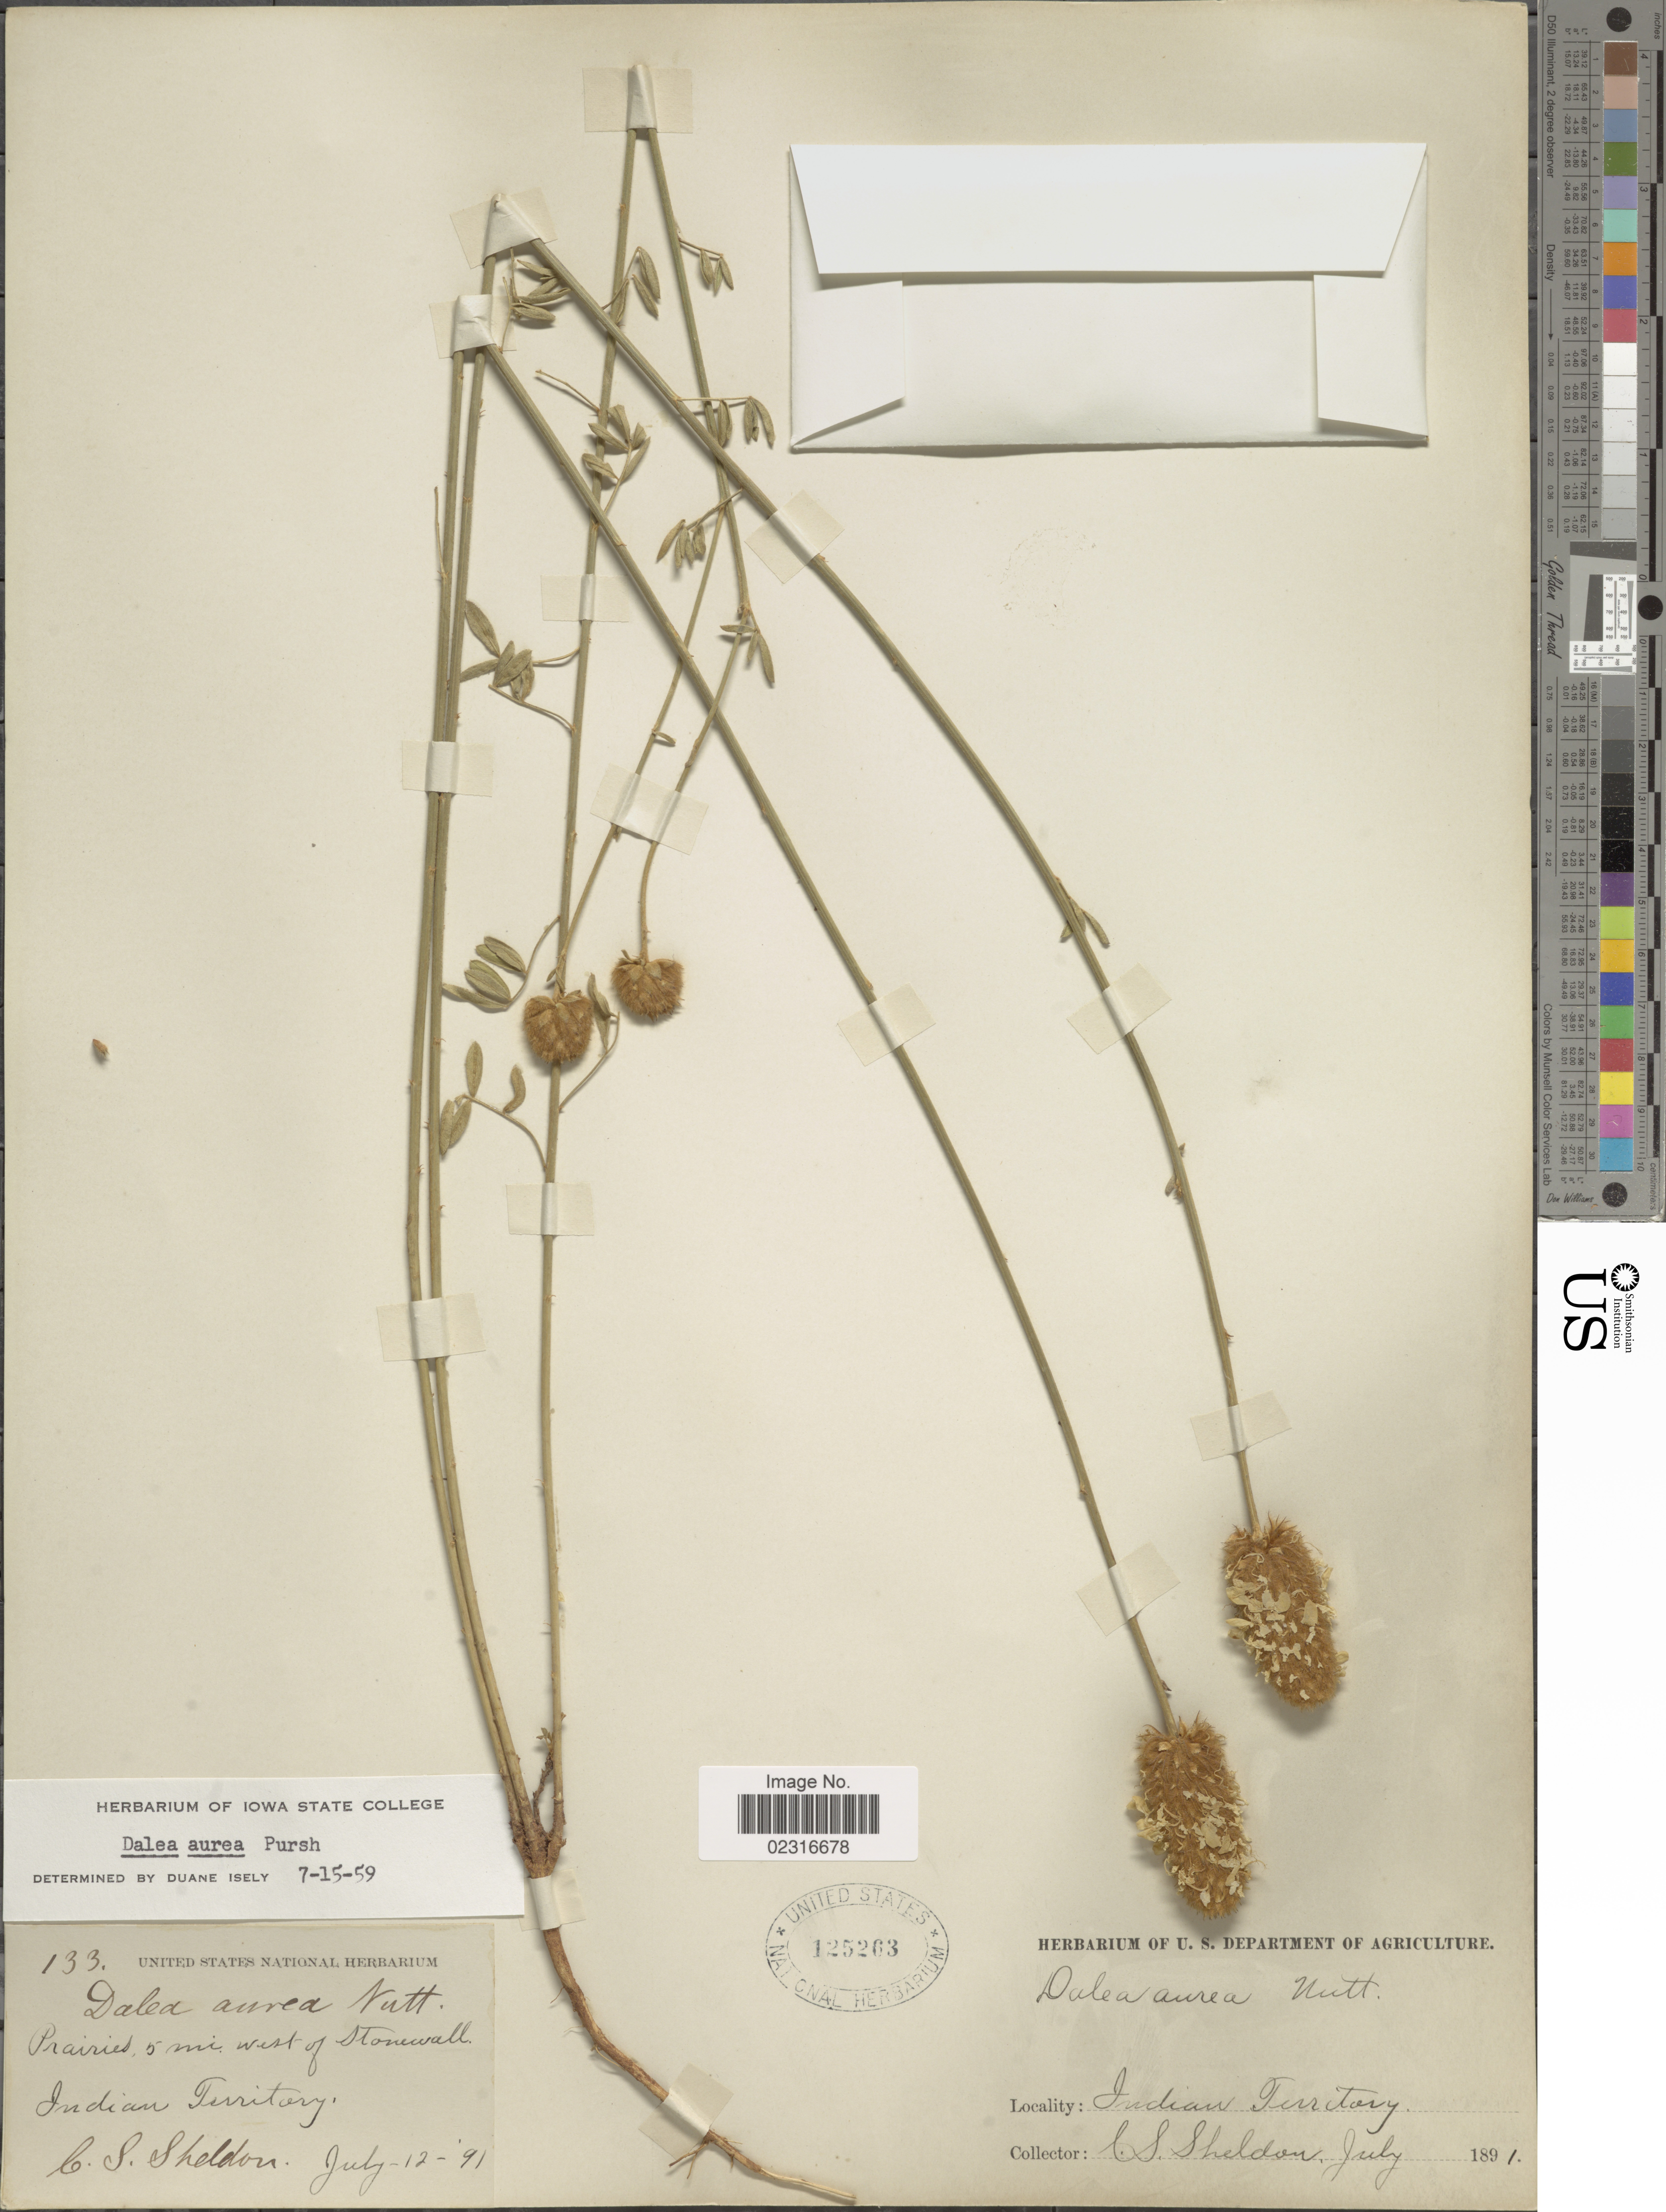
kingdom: Plantae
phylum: Tracheophyta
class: Magnoliopsida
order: Fabales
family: Fabaceae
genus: Dalea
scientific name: Dalea aurea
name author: Nutt. ex Pursh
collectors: C. S. Sheldon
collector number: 133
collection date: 1891-07-12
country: United States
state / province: Oklahoma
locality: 5 mi. west of Stonewall. Indian Territory.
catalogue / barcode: US 125263